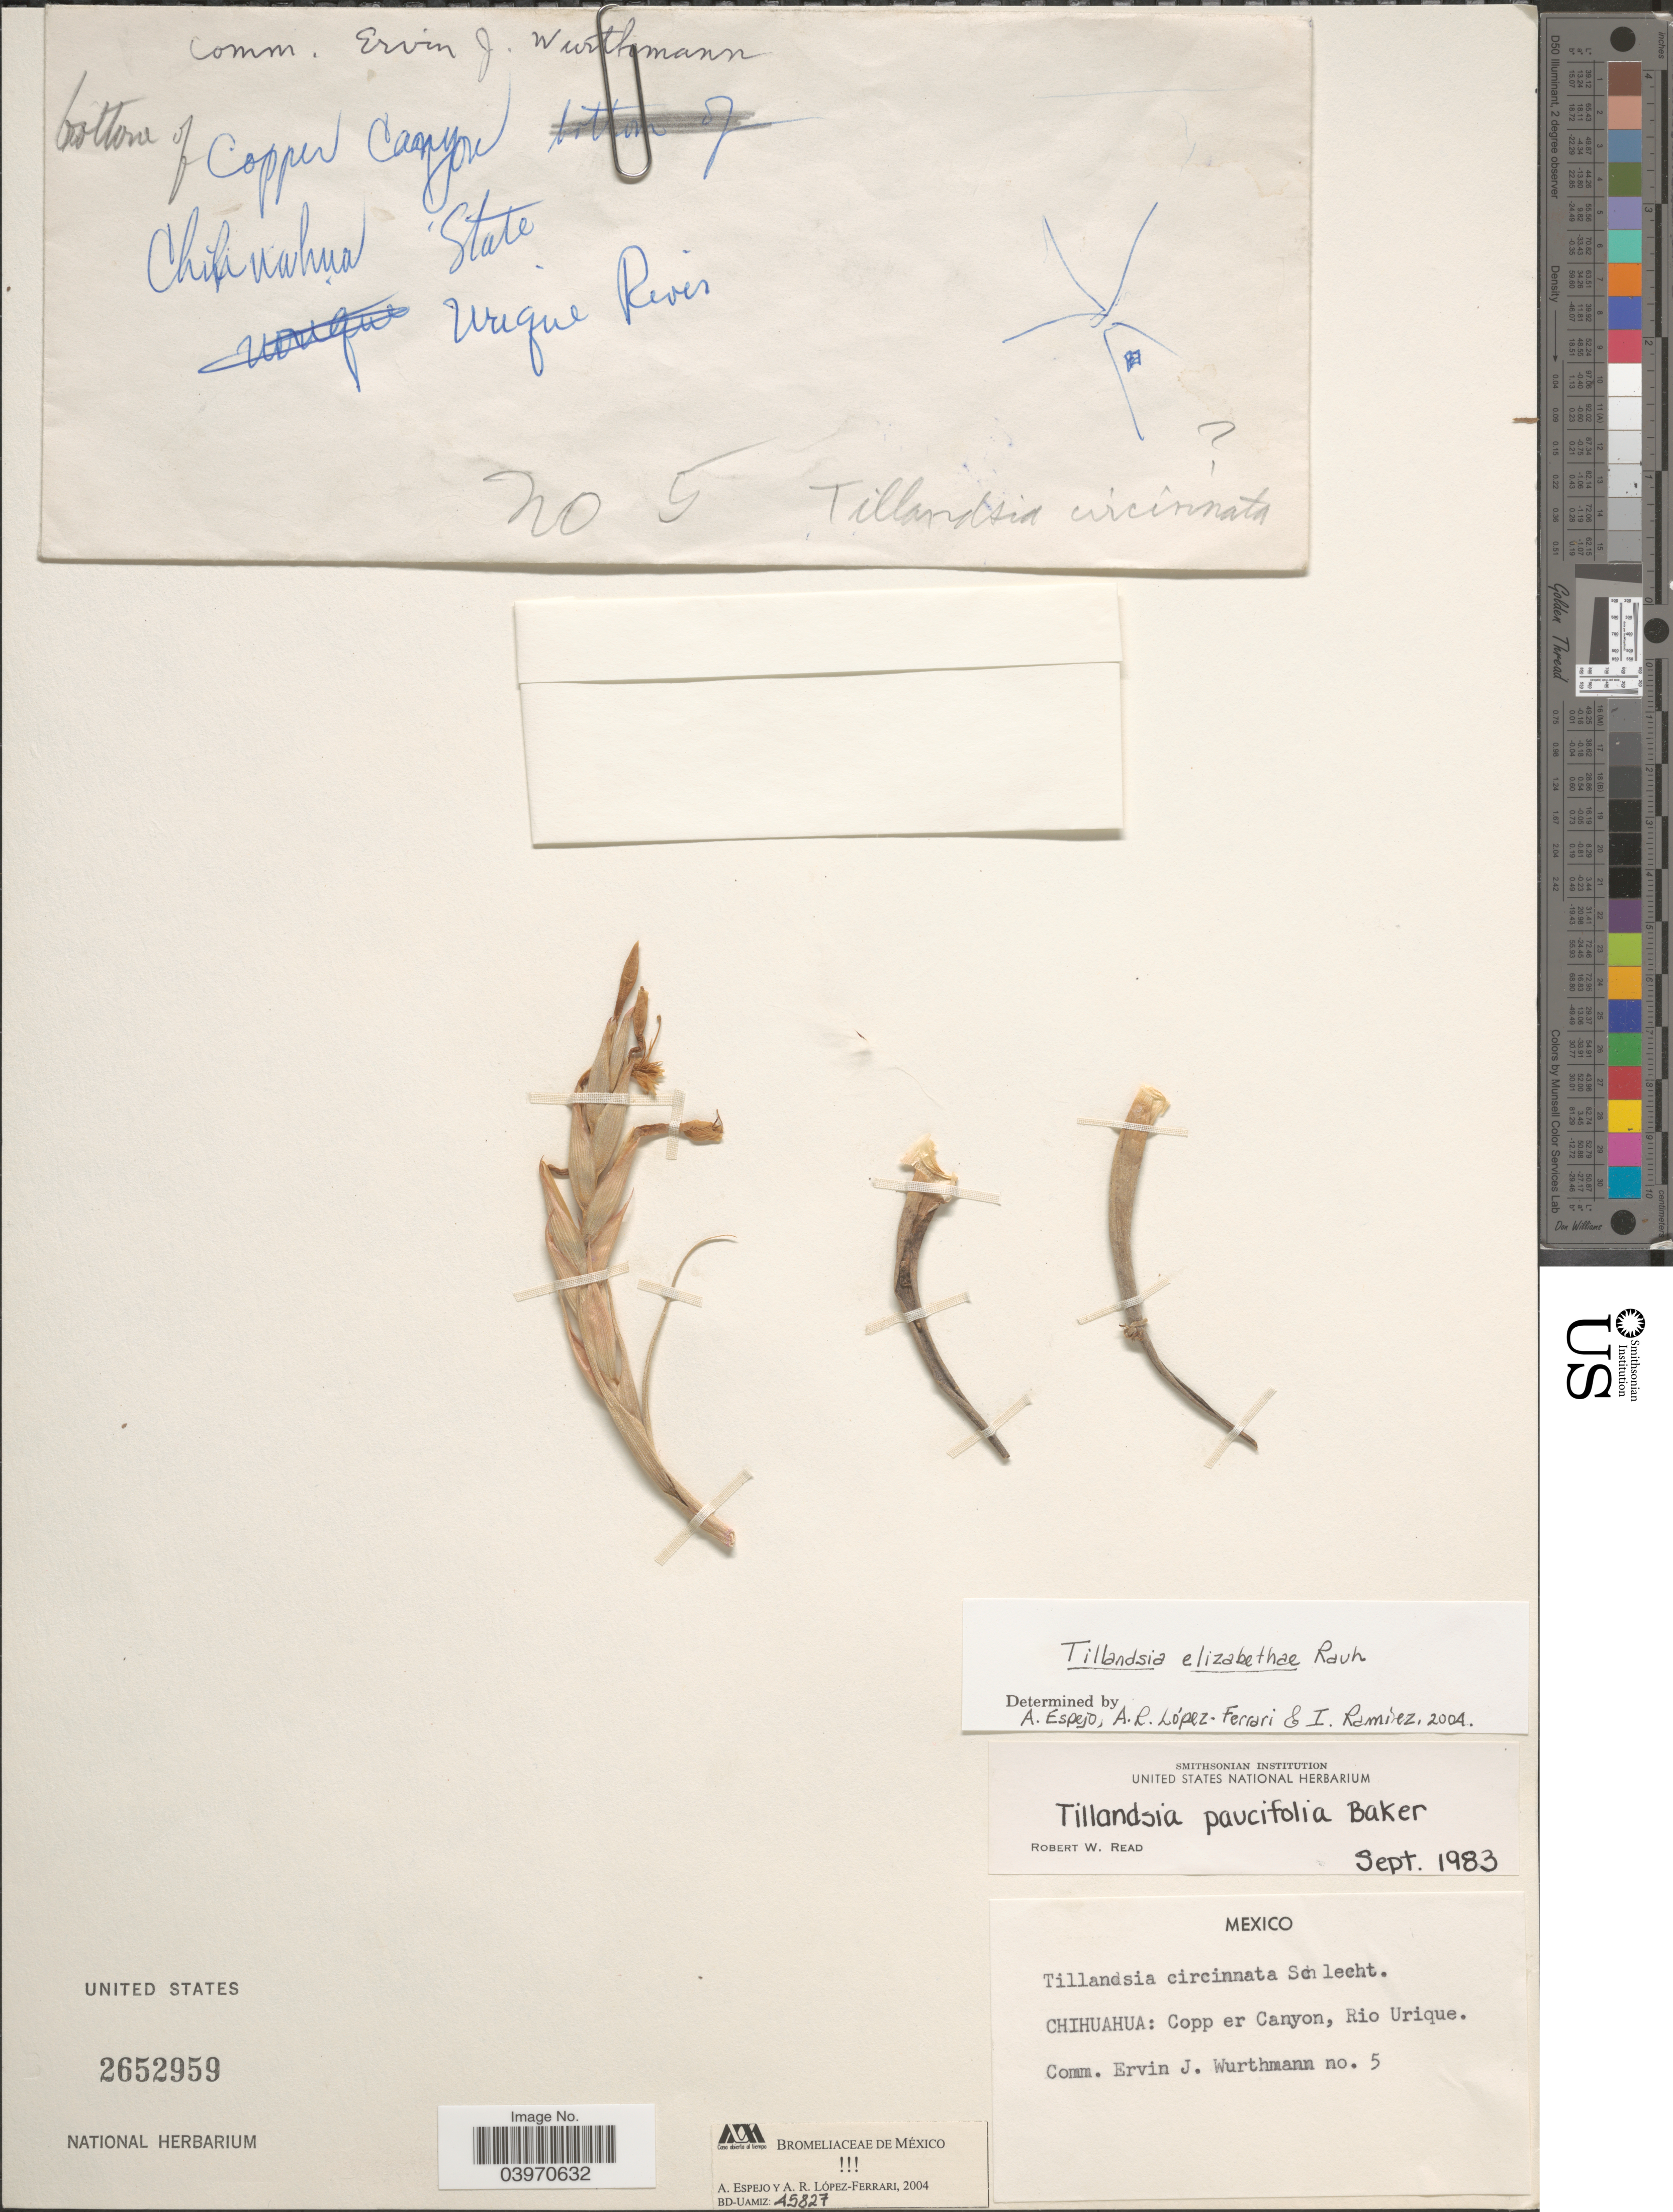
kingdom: Plantae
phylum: Tracheophyta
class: Liliopsida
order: Poales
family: Bromeliaceae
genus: Tillandsia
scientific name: Tillandsia elizabethae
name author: Rauh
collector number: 5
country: Mexico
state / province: Chihuahua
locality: Copper Canyon, Rio Urique.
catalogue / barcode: US 2652959